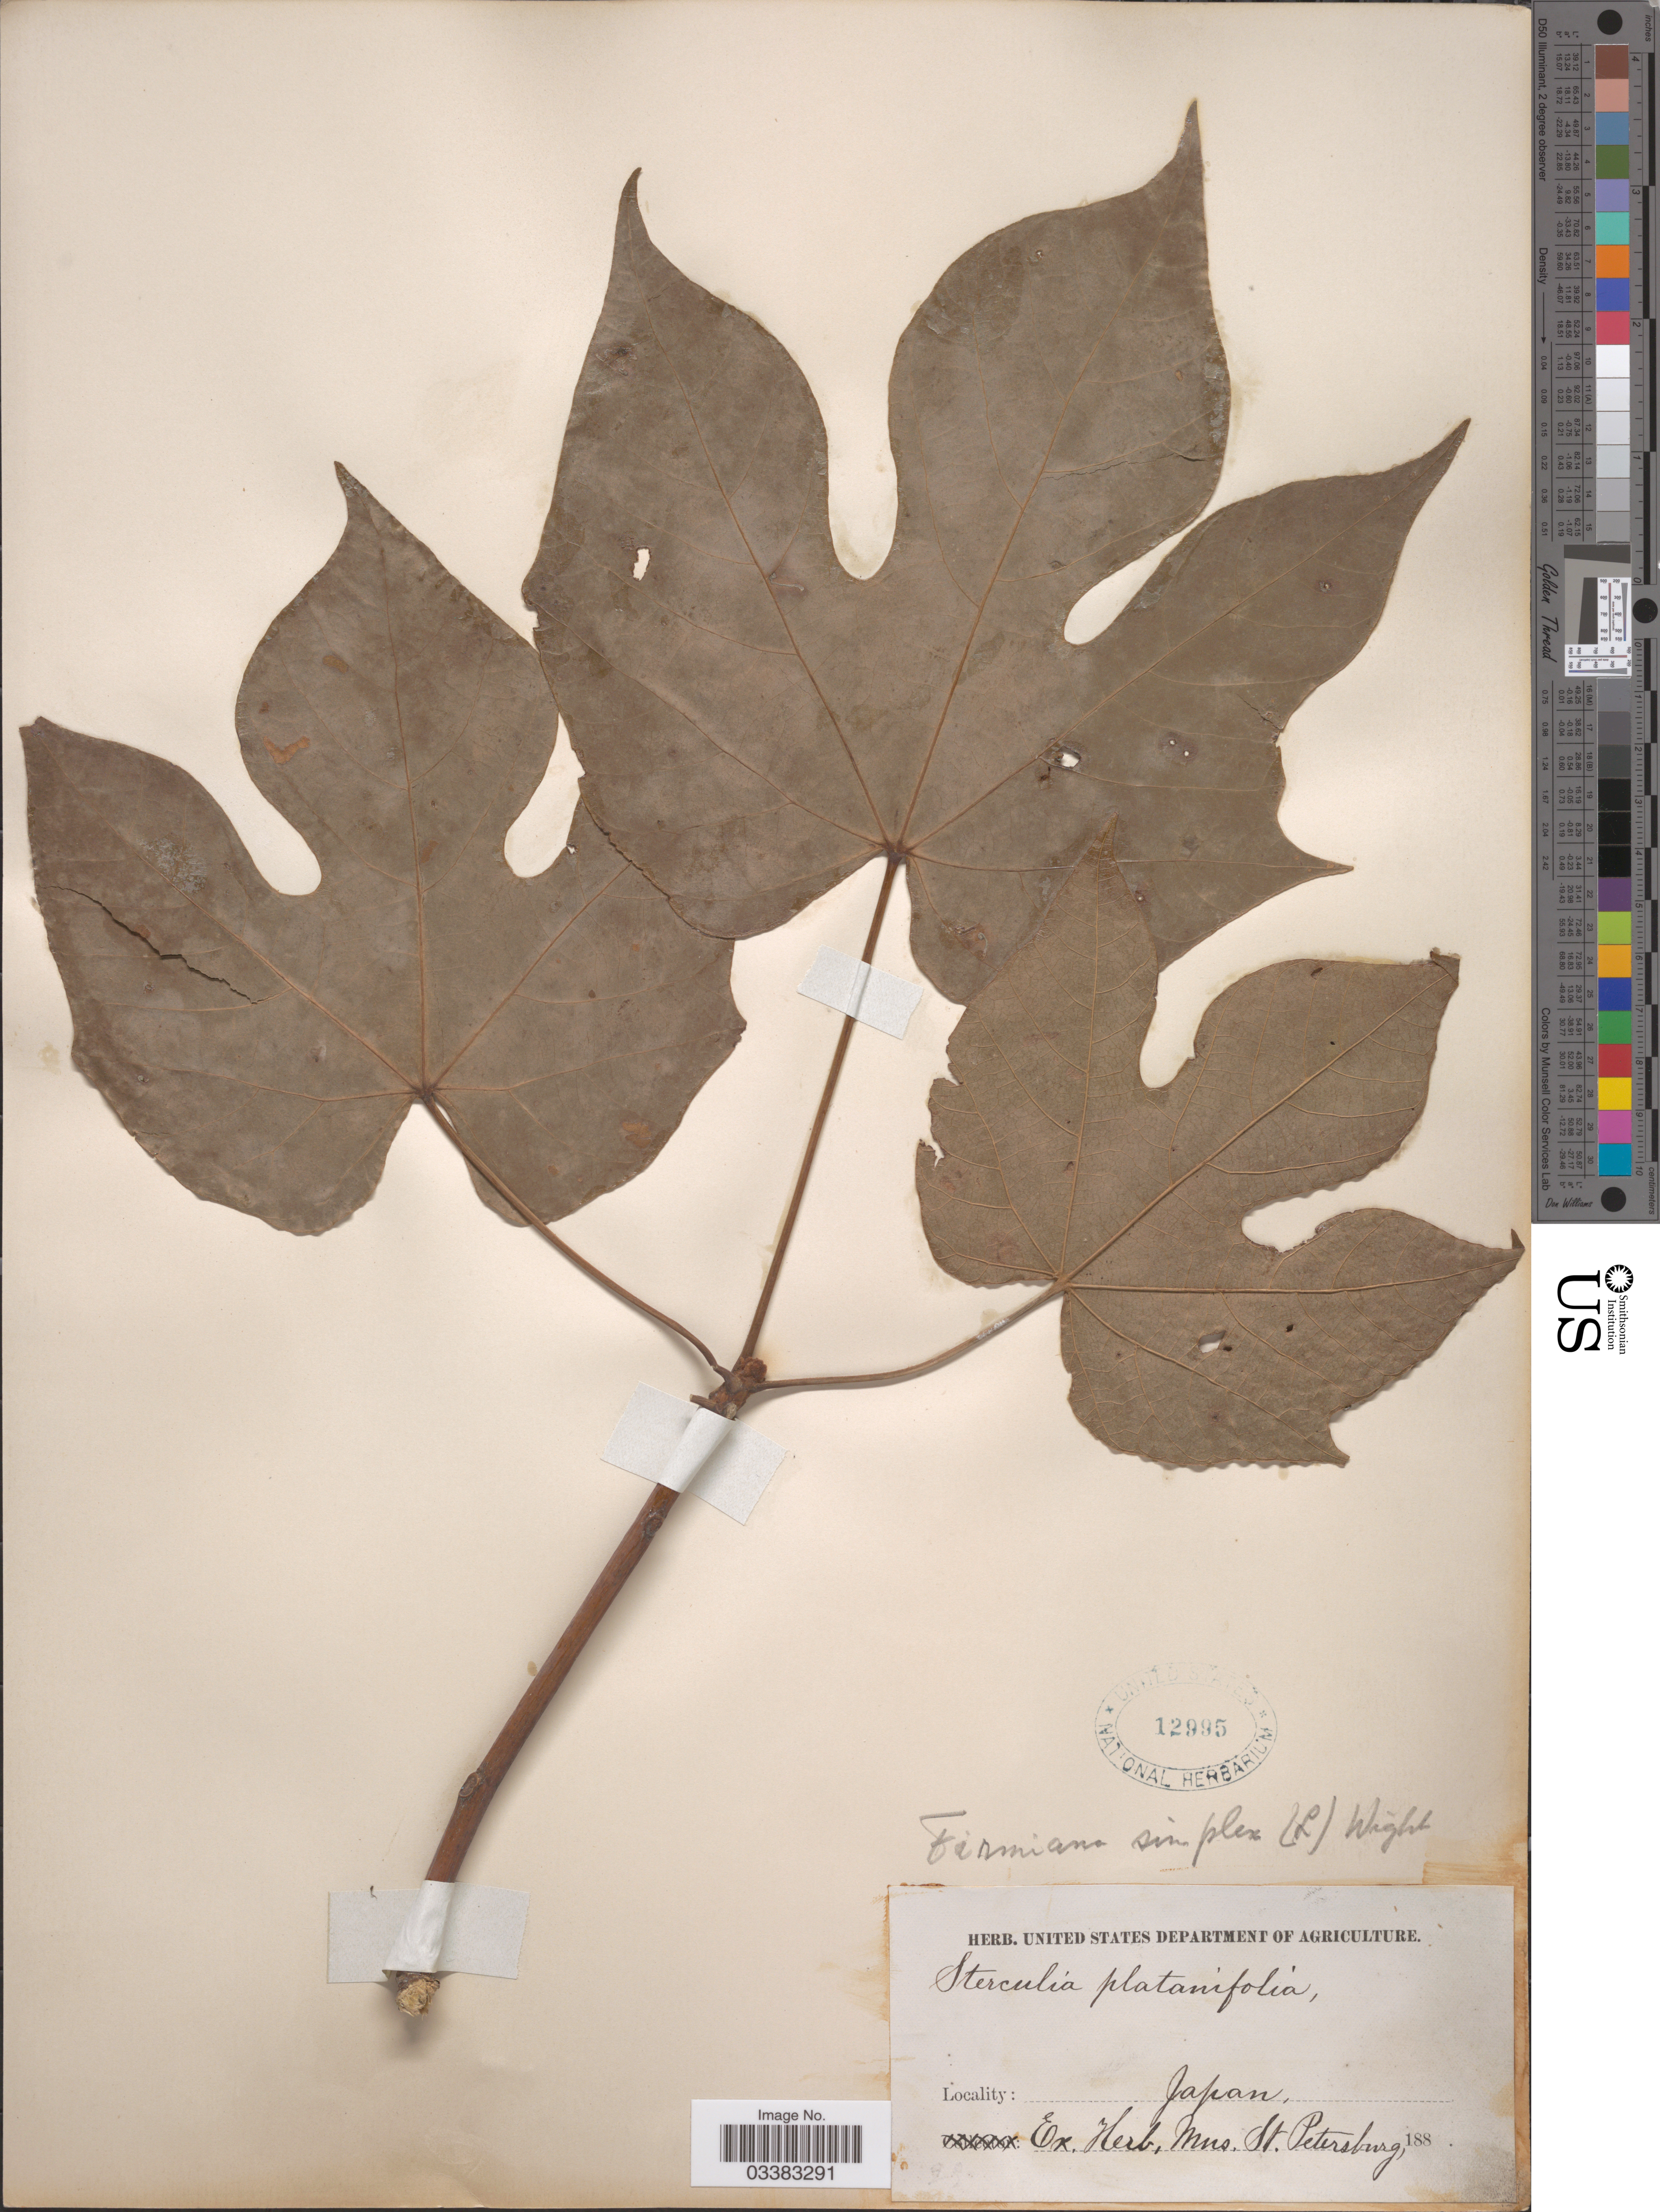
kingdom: Plantae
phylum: Tracheophyta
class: Magnoliopsida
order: Malvales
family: Malvaceae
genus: Firmiana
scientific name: Firmiana simplex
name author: (L.) W. Wight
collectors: ex herb. Mus. St. Petersburg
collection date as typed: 188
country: Japan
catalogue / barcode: US 12995